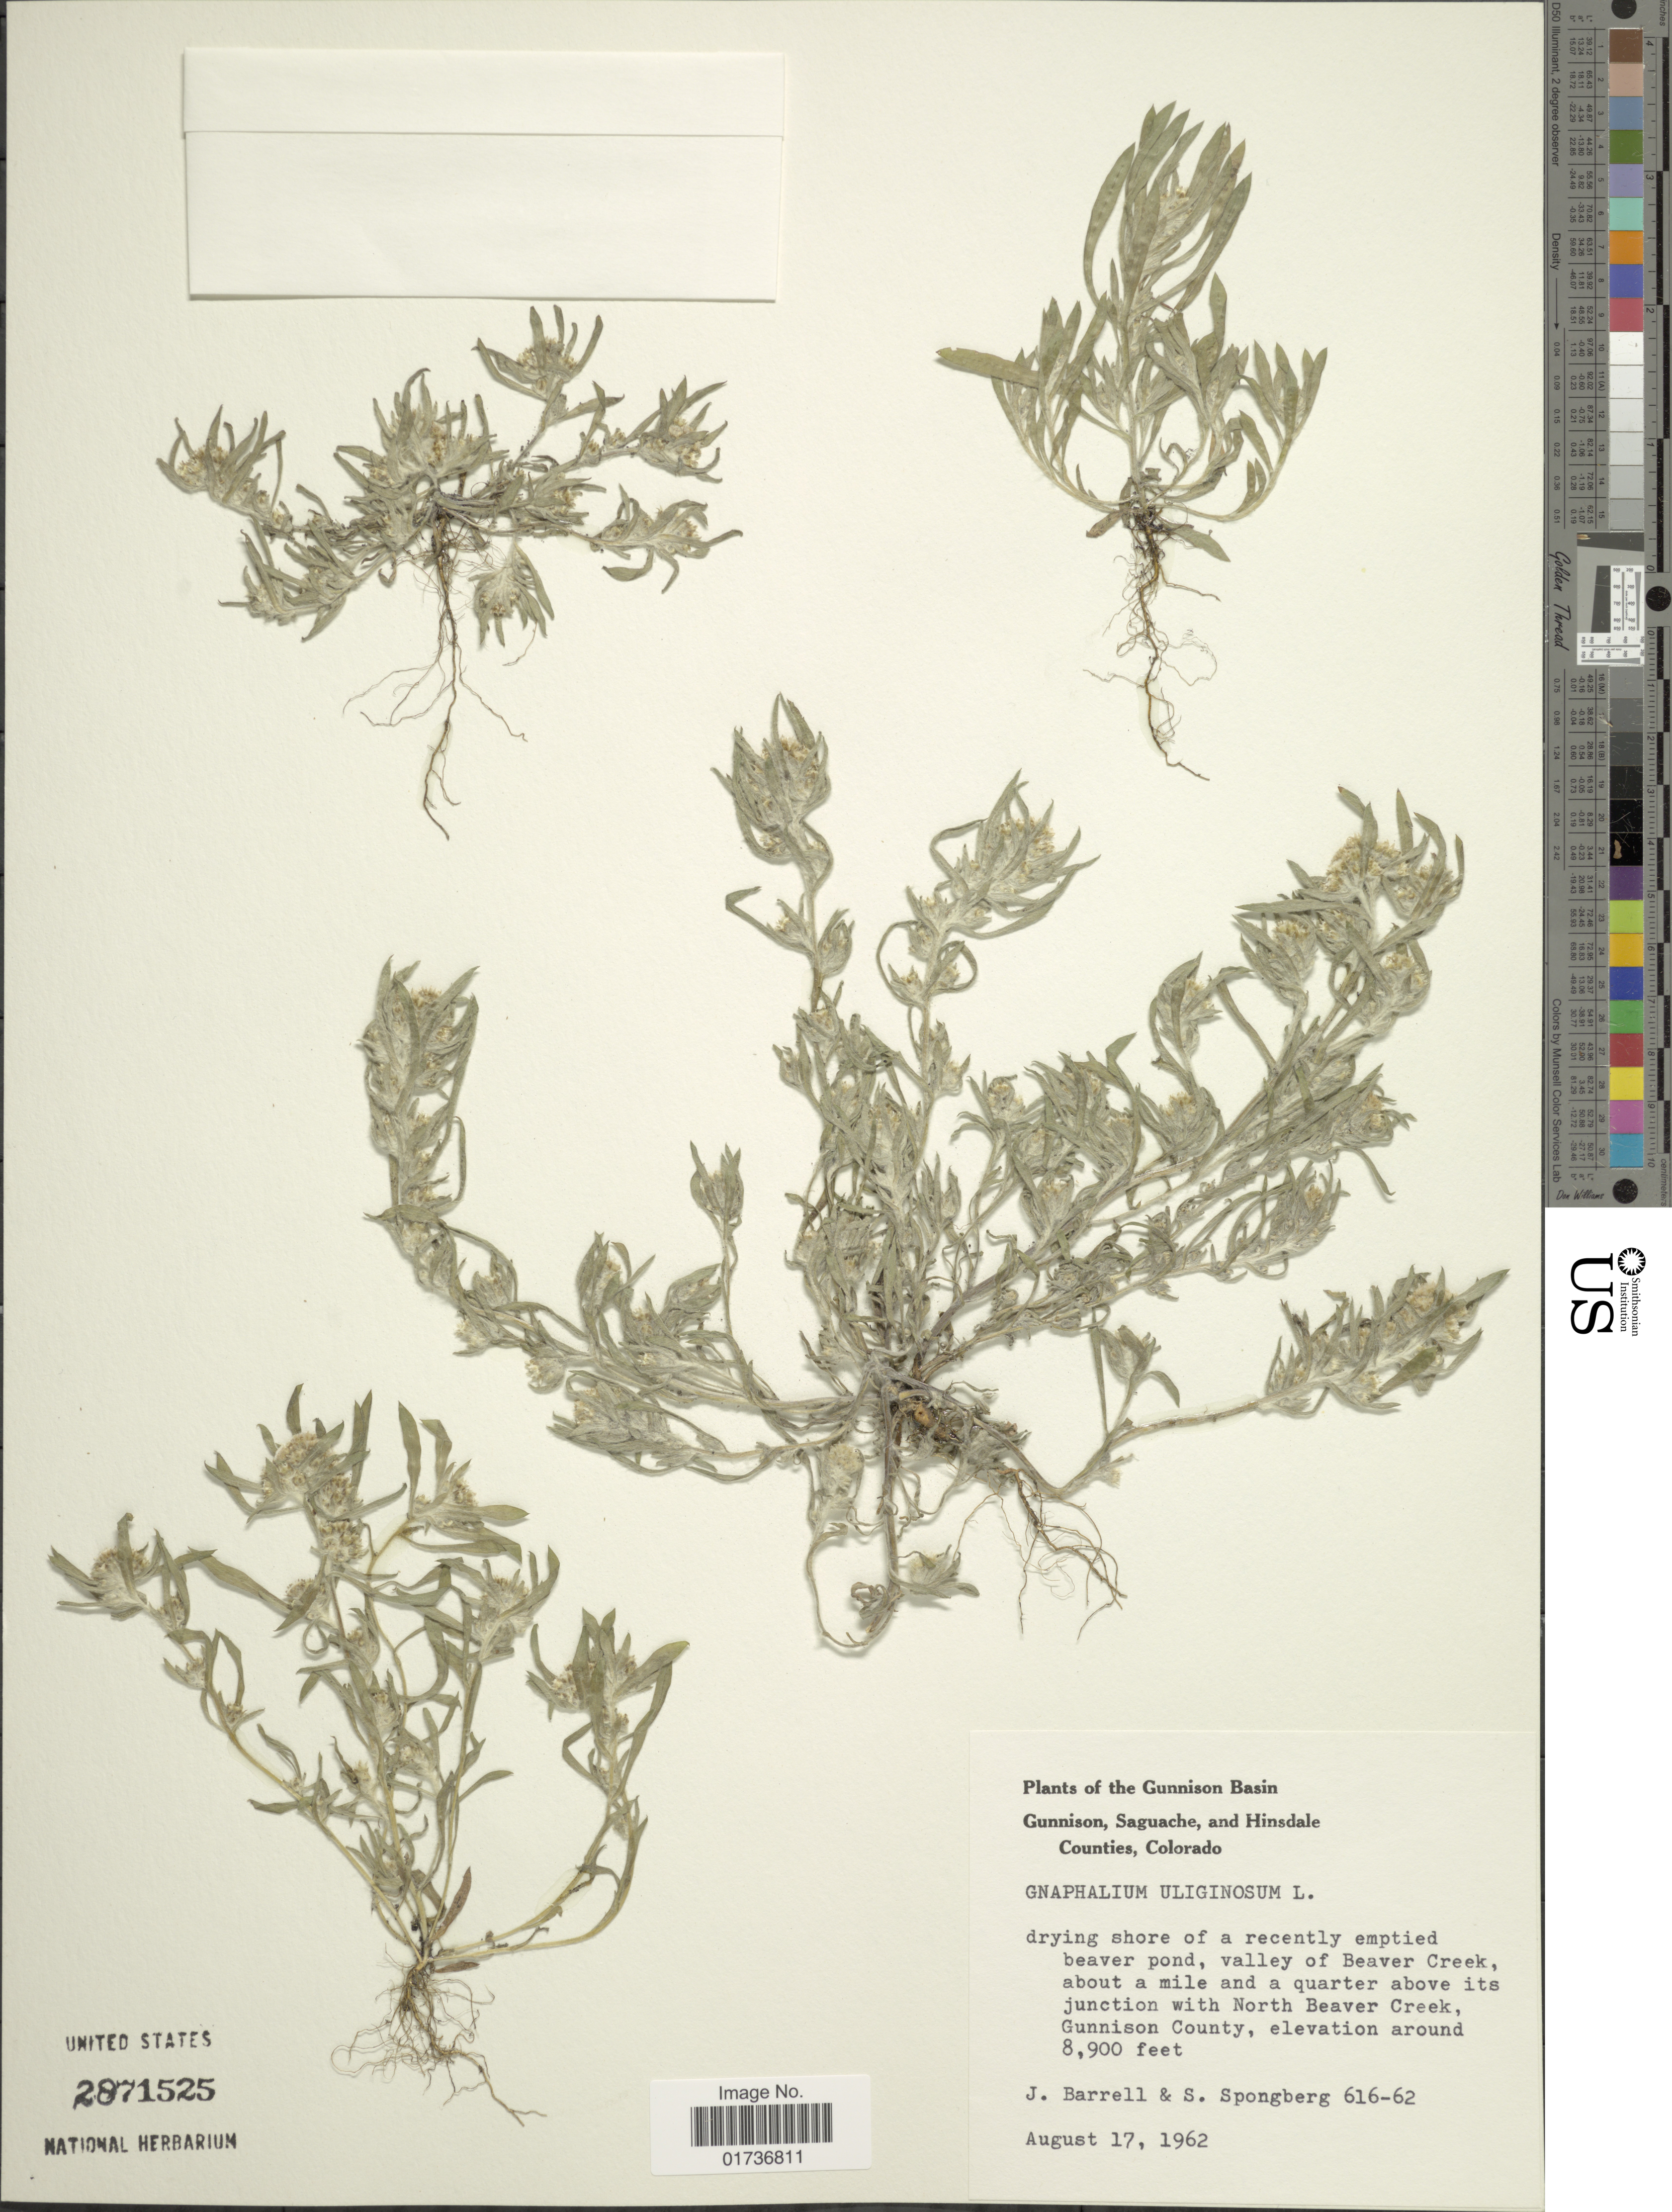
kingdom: Plantae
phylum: Tracheophyta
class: Magnoliopsida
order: Asterales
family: Asteraceae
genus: Gnaphalium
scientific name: Gnaphalium uliginosum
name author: L.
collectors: J. Barrell & S. A.Spongberg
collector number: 616-62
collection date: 1962-08-17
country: United States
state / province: Colorado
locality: The Gunnison Basin, valley of Beaver Creek, about a mile and a quarter above its junction with North Beaver Creek, Gunnison County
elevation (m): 2713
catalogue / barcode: US 2871525